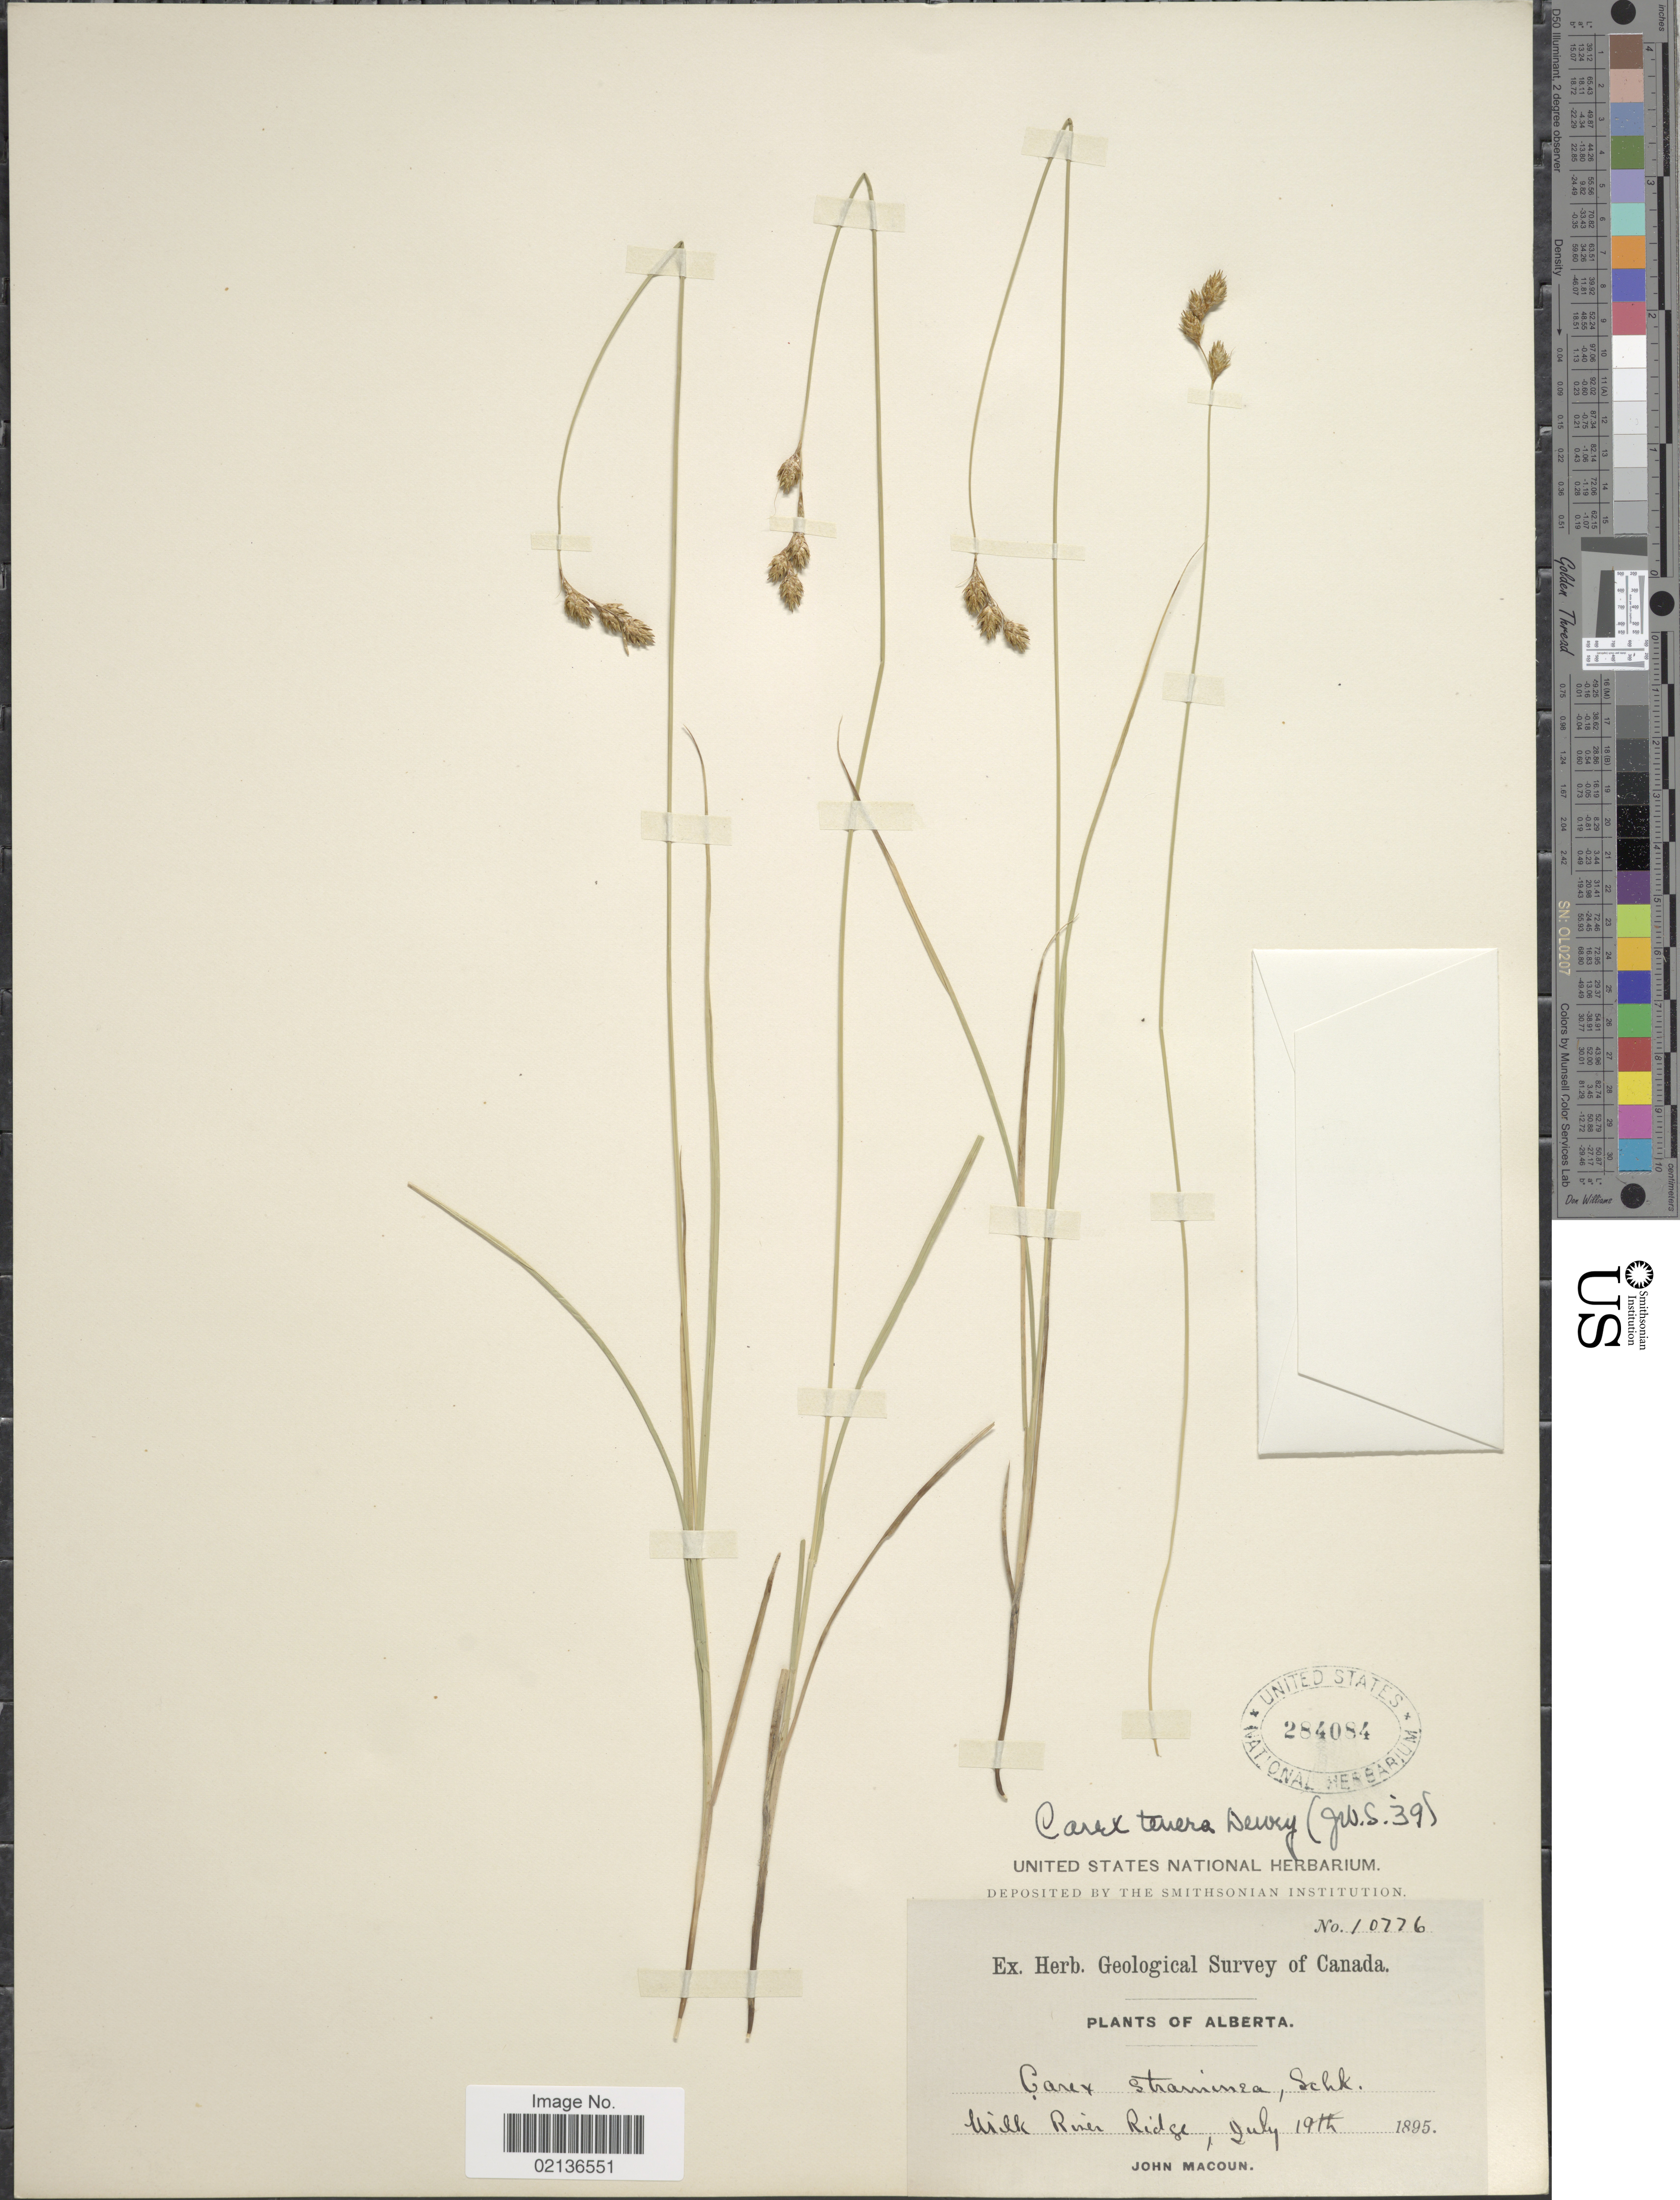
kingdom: Plantae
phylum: Tracheophyta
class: Liliopsida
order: Poales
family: Cyperaceae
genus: Carex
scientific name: Carex tenera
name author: Dewey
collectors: J. Macoun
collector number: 10776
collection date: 1895-07-19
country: Canada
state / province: Alberta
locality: Milk River Ridge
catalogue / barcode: US 284084